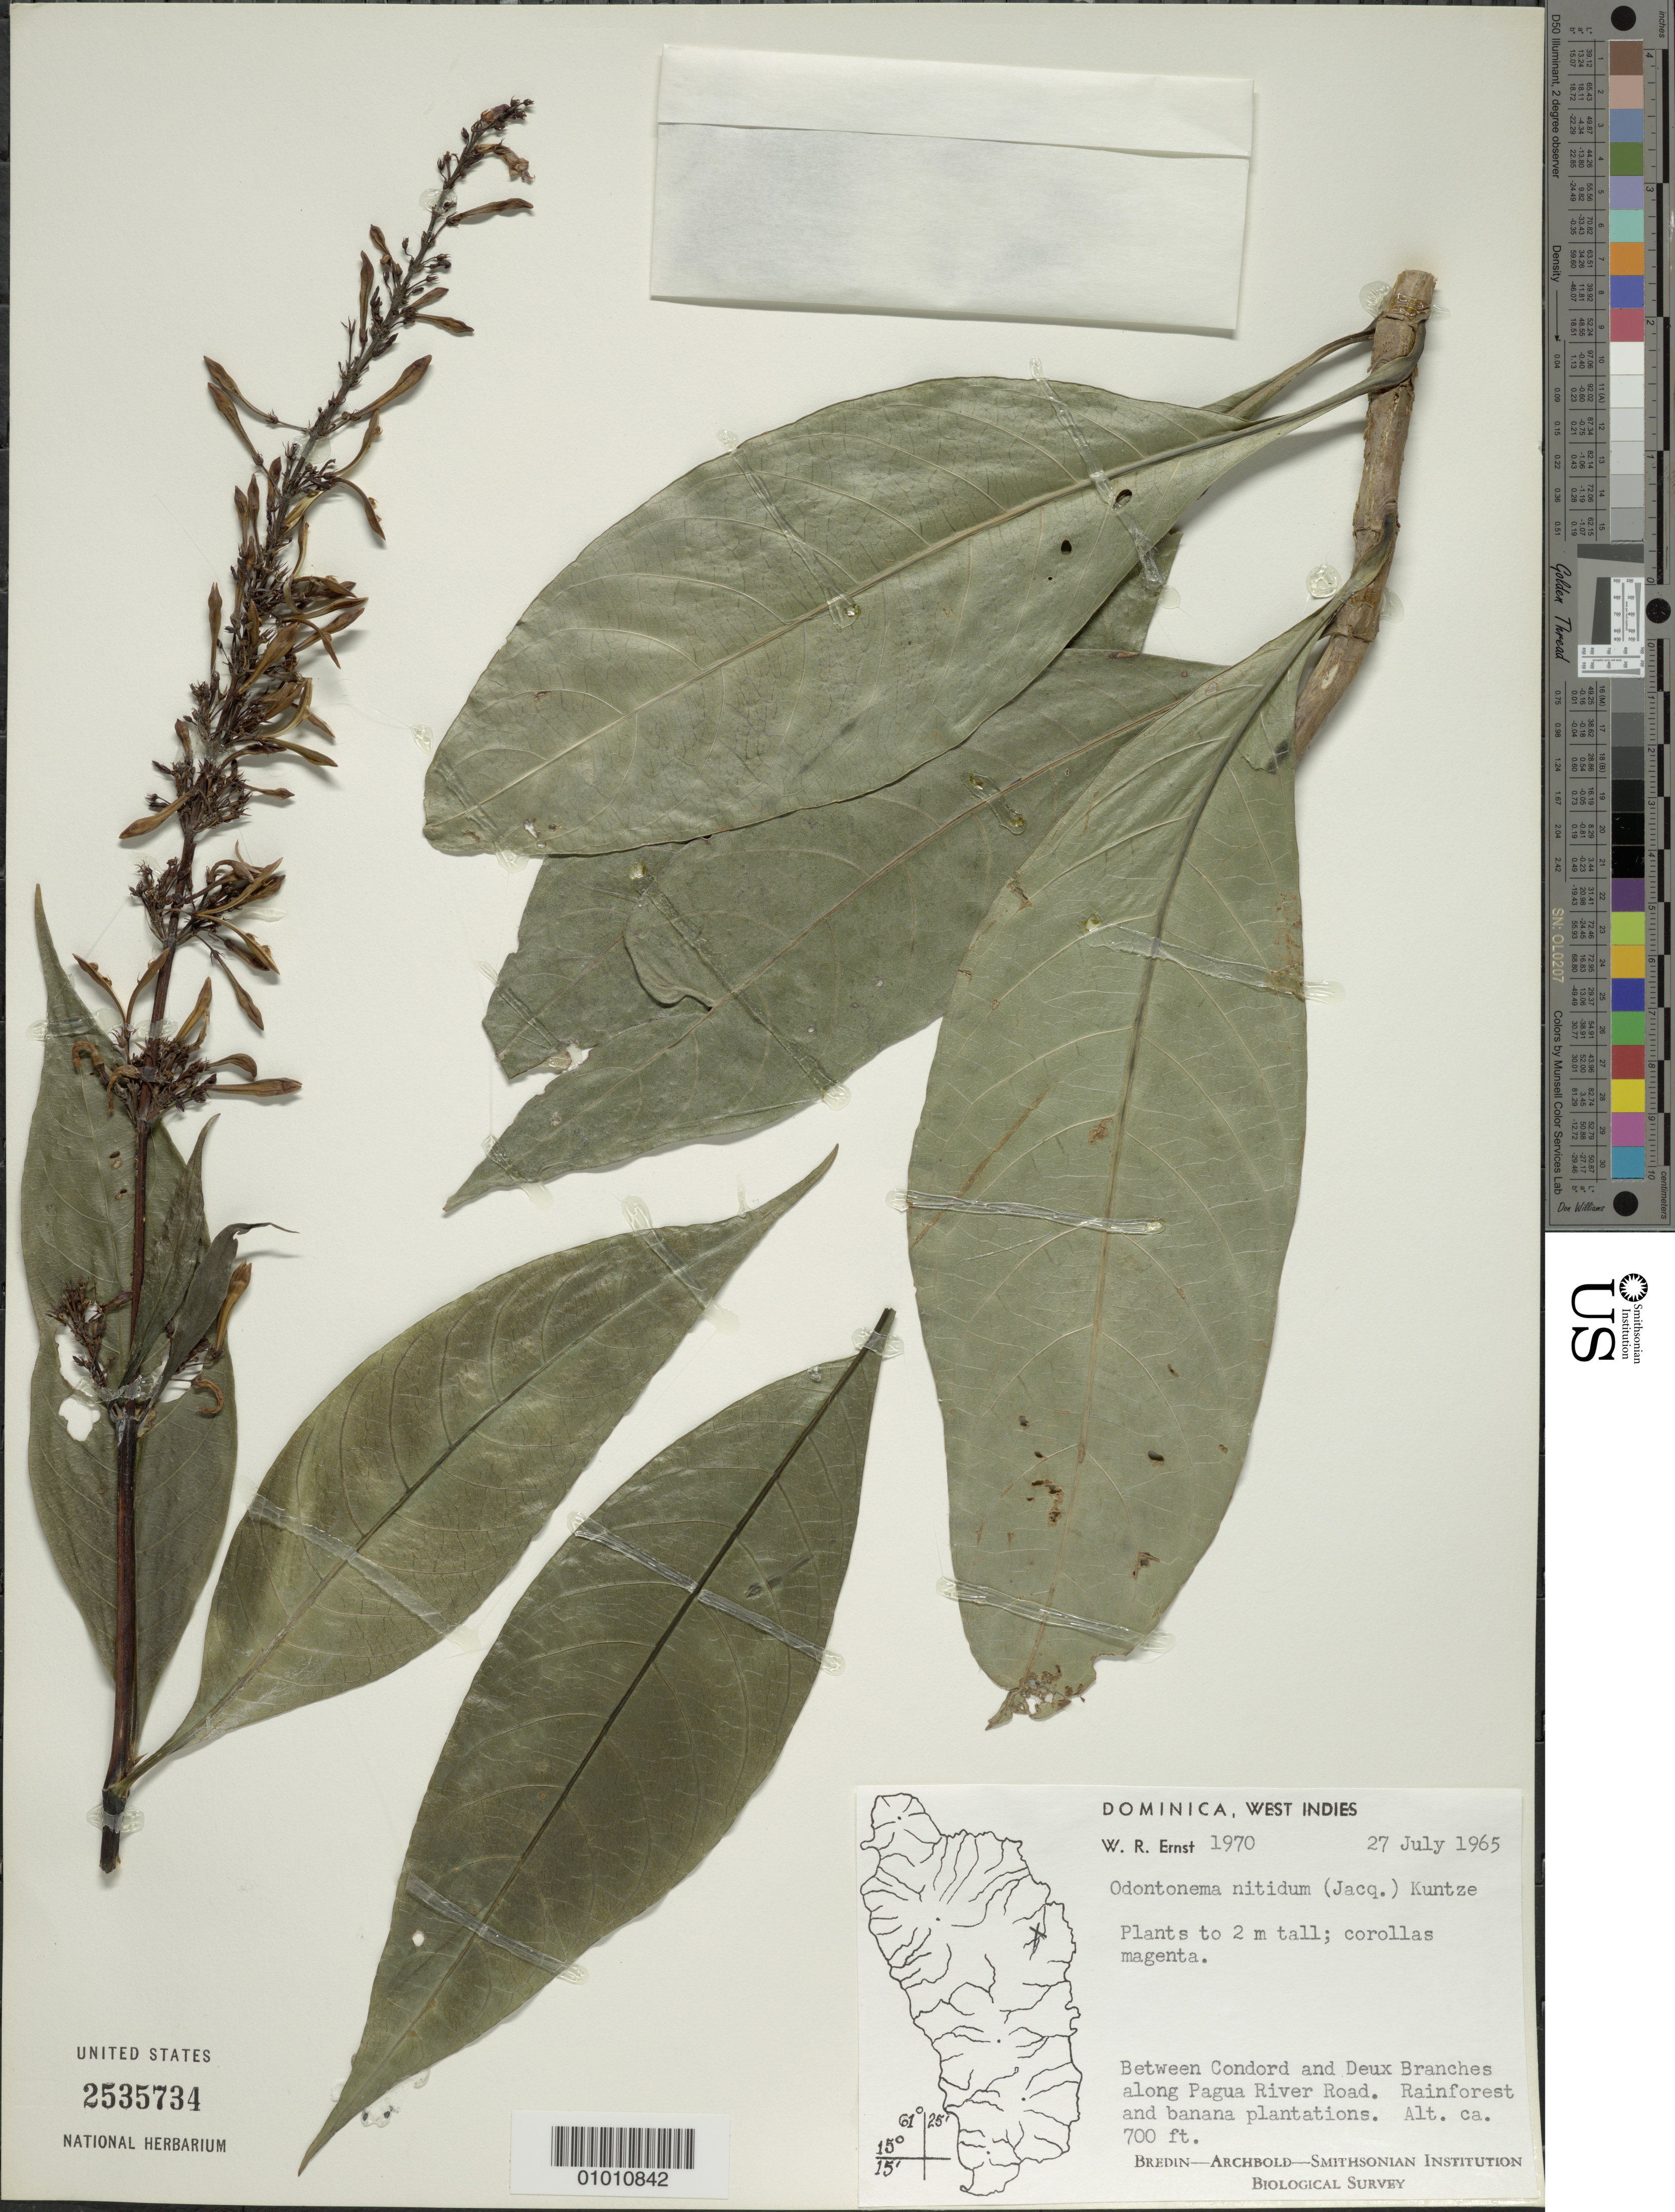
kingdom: Plantae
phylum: Tracheophyta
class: Magnoliopsida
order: Lamiales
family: Acanthaceae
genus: Odontonema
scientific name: Odontonema nitidum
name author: (Jacq.) Kuntze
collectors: W. R. Ernst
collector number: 1970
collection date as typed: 27 Jul 1965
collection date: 1965-07-27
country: Dominica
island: Dominica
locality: Between Condord and Deux Branches along Pagua River Road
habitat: Rainforest and banana plantations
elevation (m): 213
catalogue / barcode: US 2535734